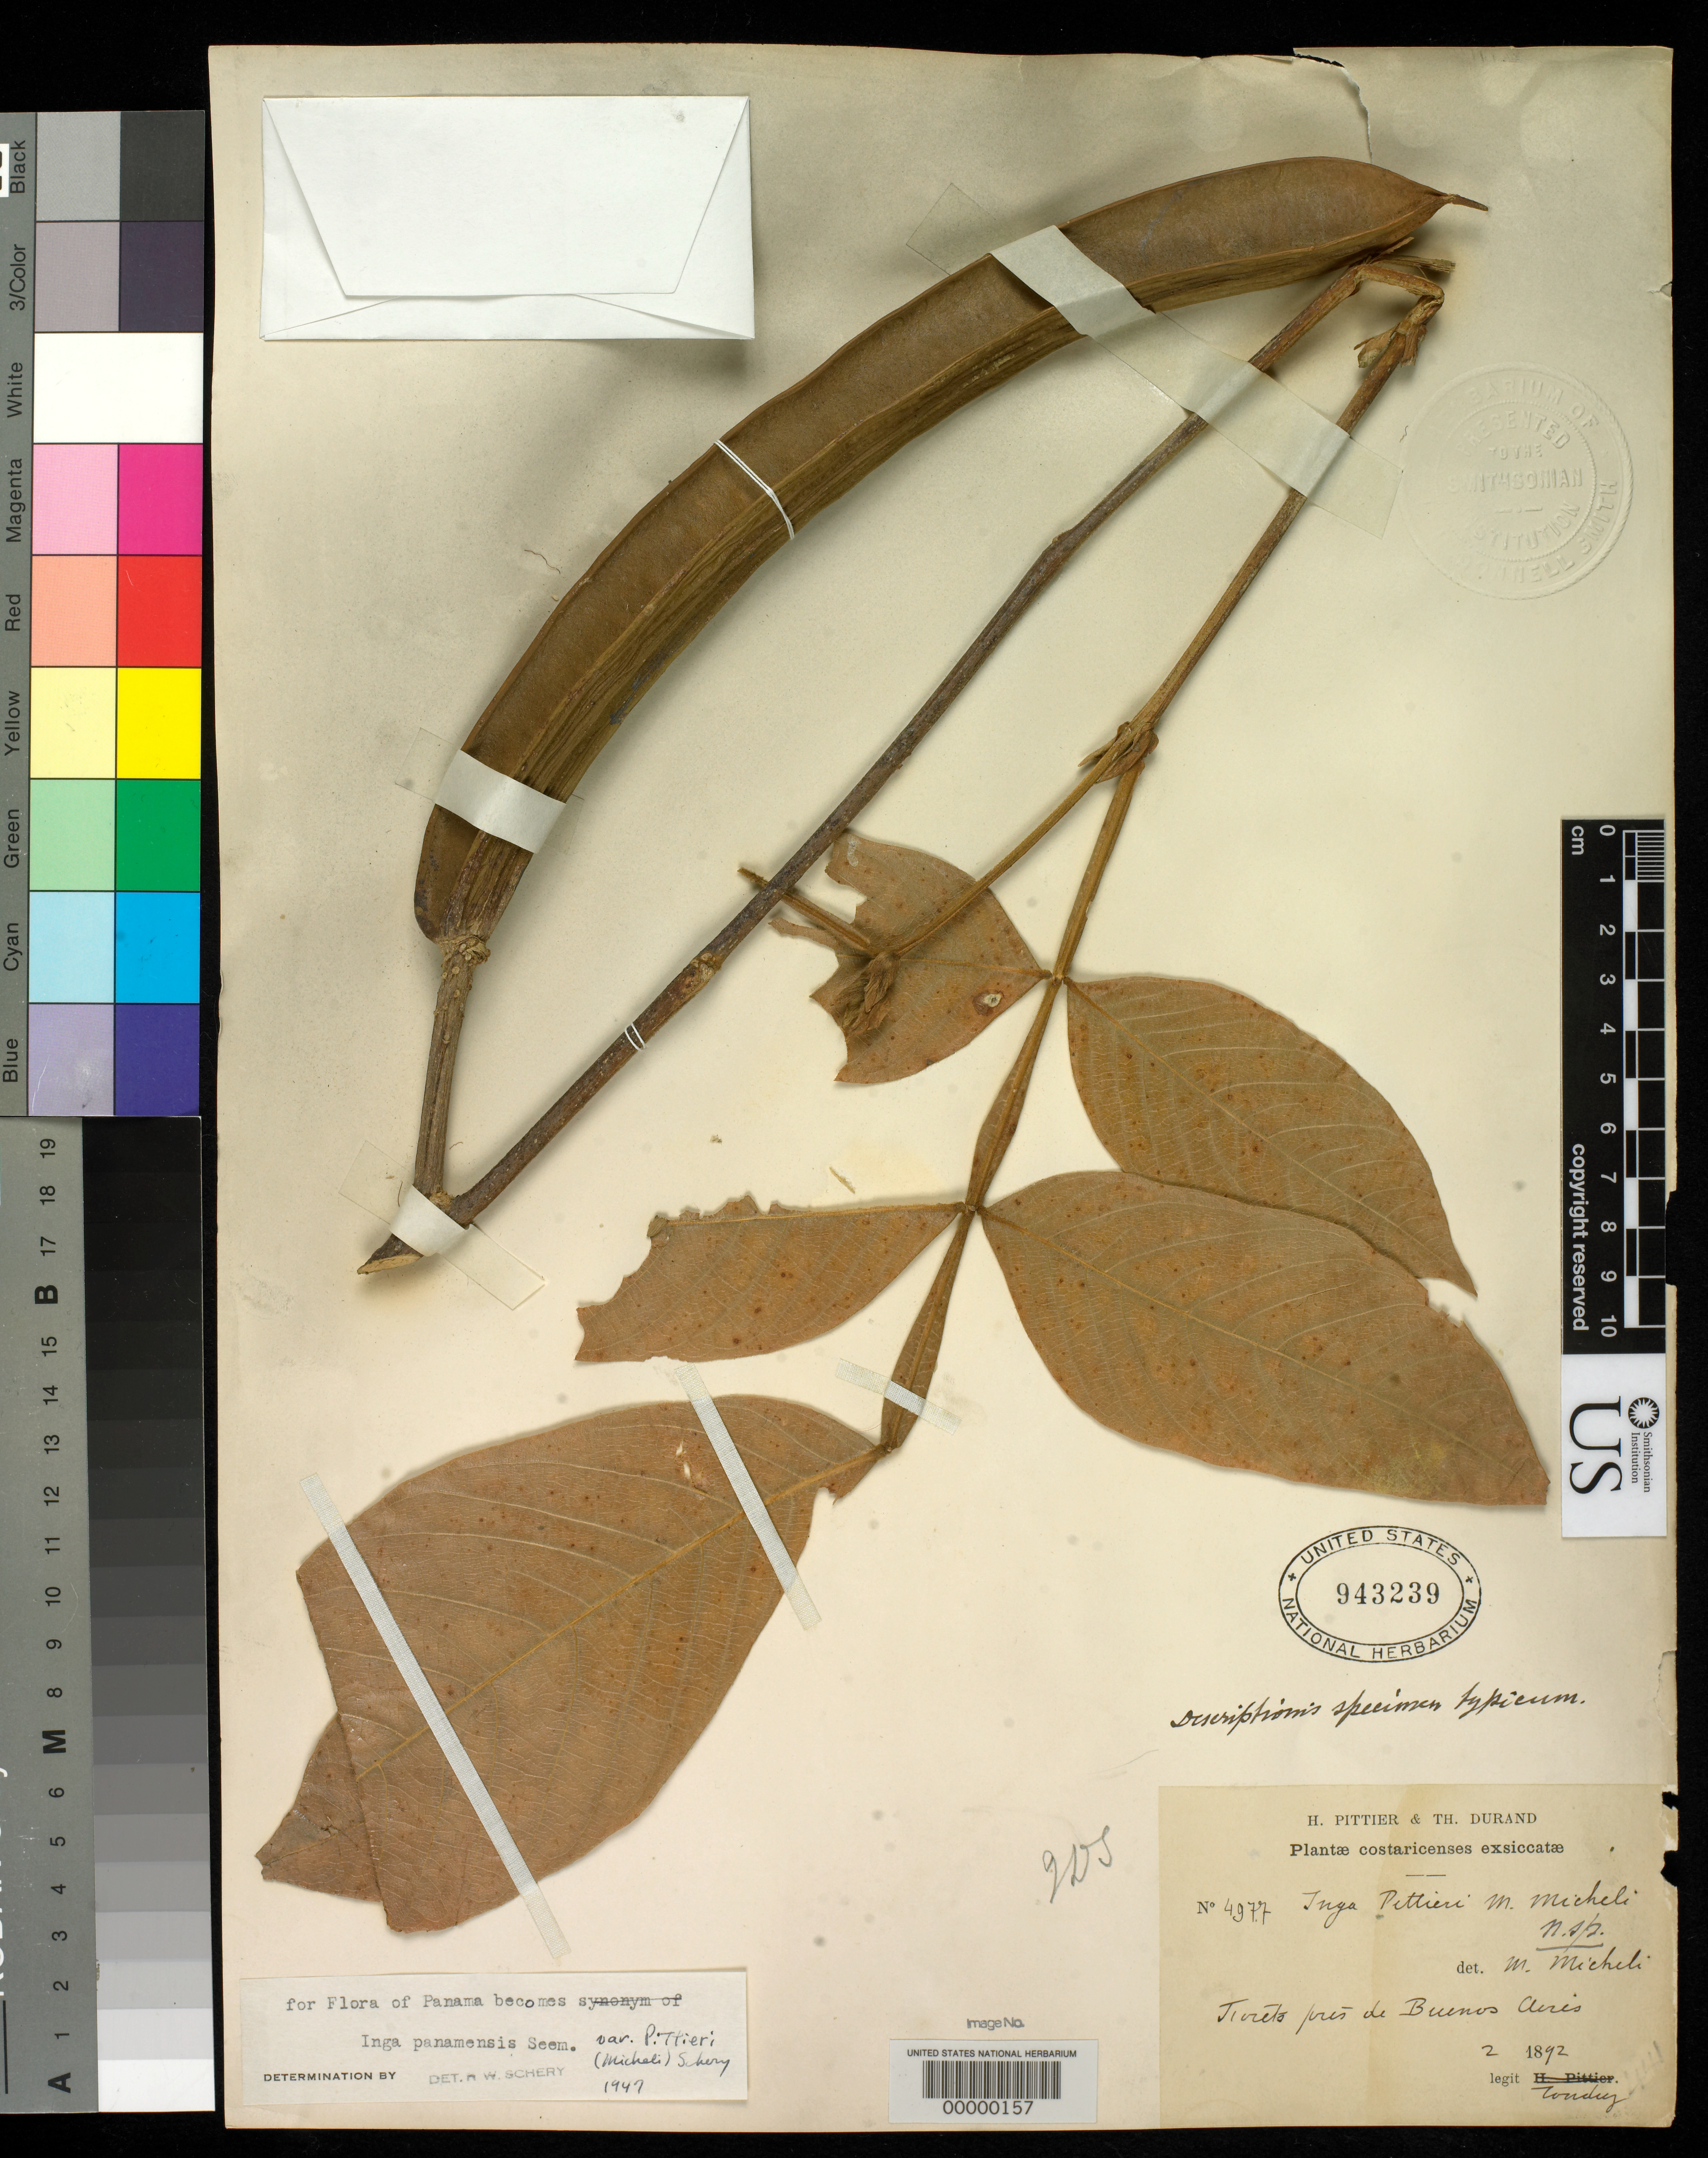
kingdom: Plantae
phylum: Tracheophyta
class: Magnoliopsida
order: Fabales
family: Fabaceae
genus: Inga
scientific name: Inga pittier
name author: Micheli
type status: Isotype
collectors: A. Tonduz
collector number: Pittier 4977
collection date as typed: Feb 1892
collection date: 1892-02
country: Costa Rica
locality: Forests of Buenos Aires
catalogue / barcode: US 943239